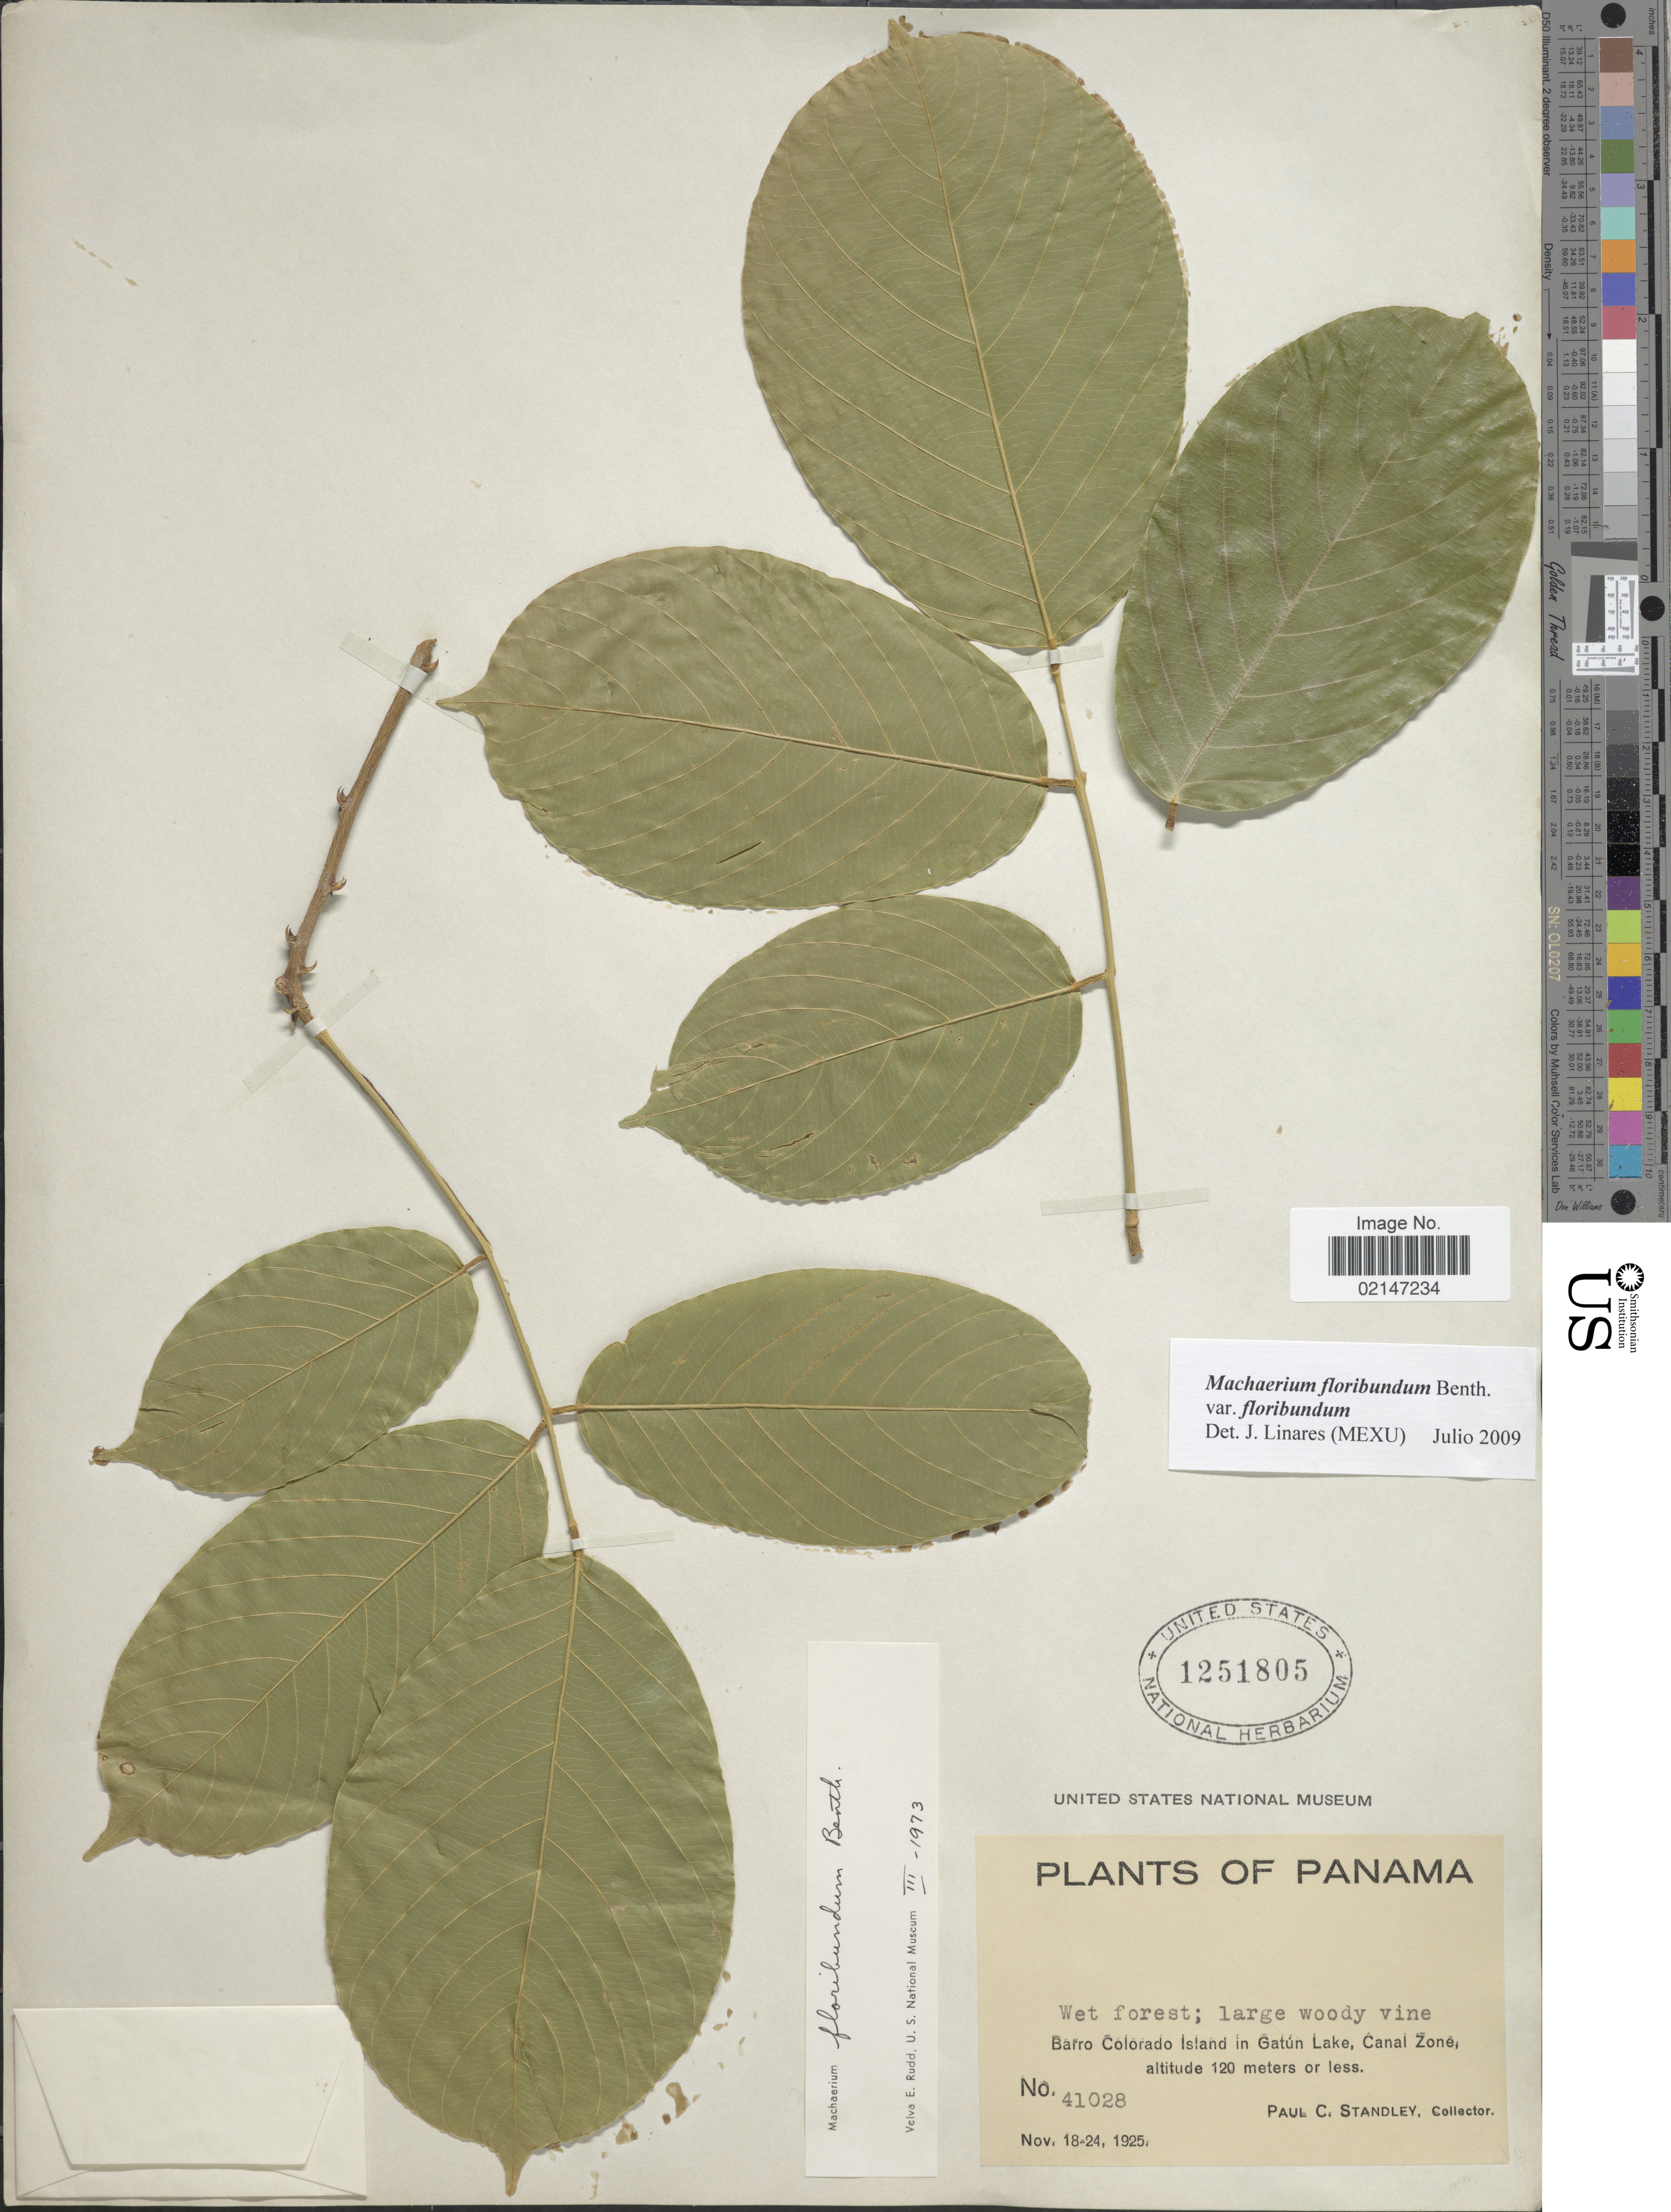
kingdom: Plantae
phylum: Tracheophyta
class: Magnoliopsida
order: Fabales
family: Fabaceae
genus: Machaerium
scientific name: Machaerium floribundum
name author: Benth.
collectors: P. C. Standley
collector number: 41028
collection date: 1925-11-18/1925-11-24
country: Panama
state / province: Panamá Oeste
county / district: Canal Zone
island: Barro Colorado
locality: Wet forest; Barro Colorado Island in Gatun Lake, Canal Zone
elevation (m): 120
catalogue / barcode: US 1251805